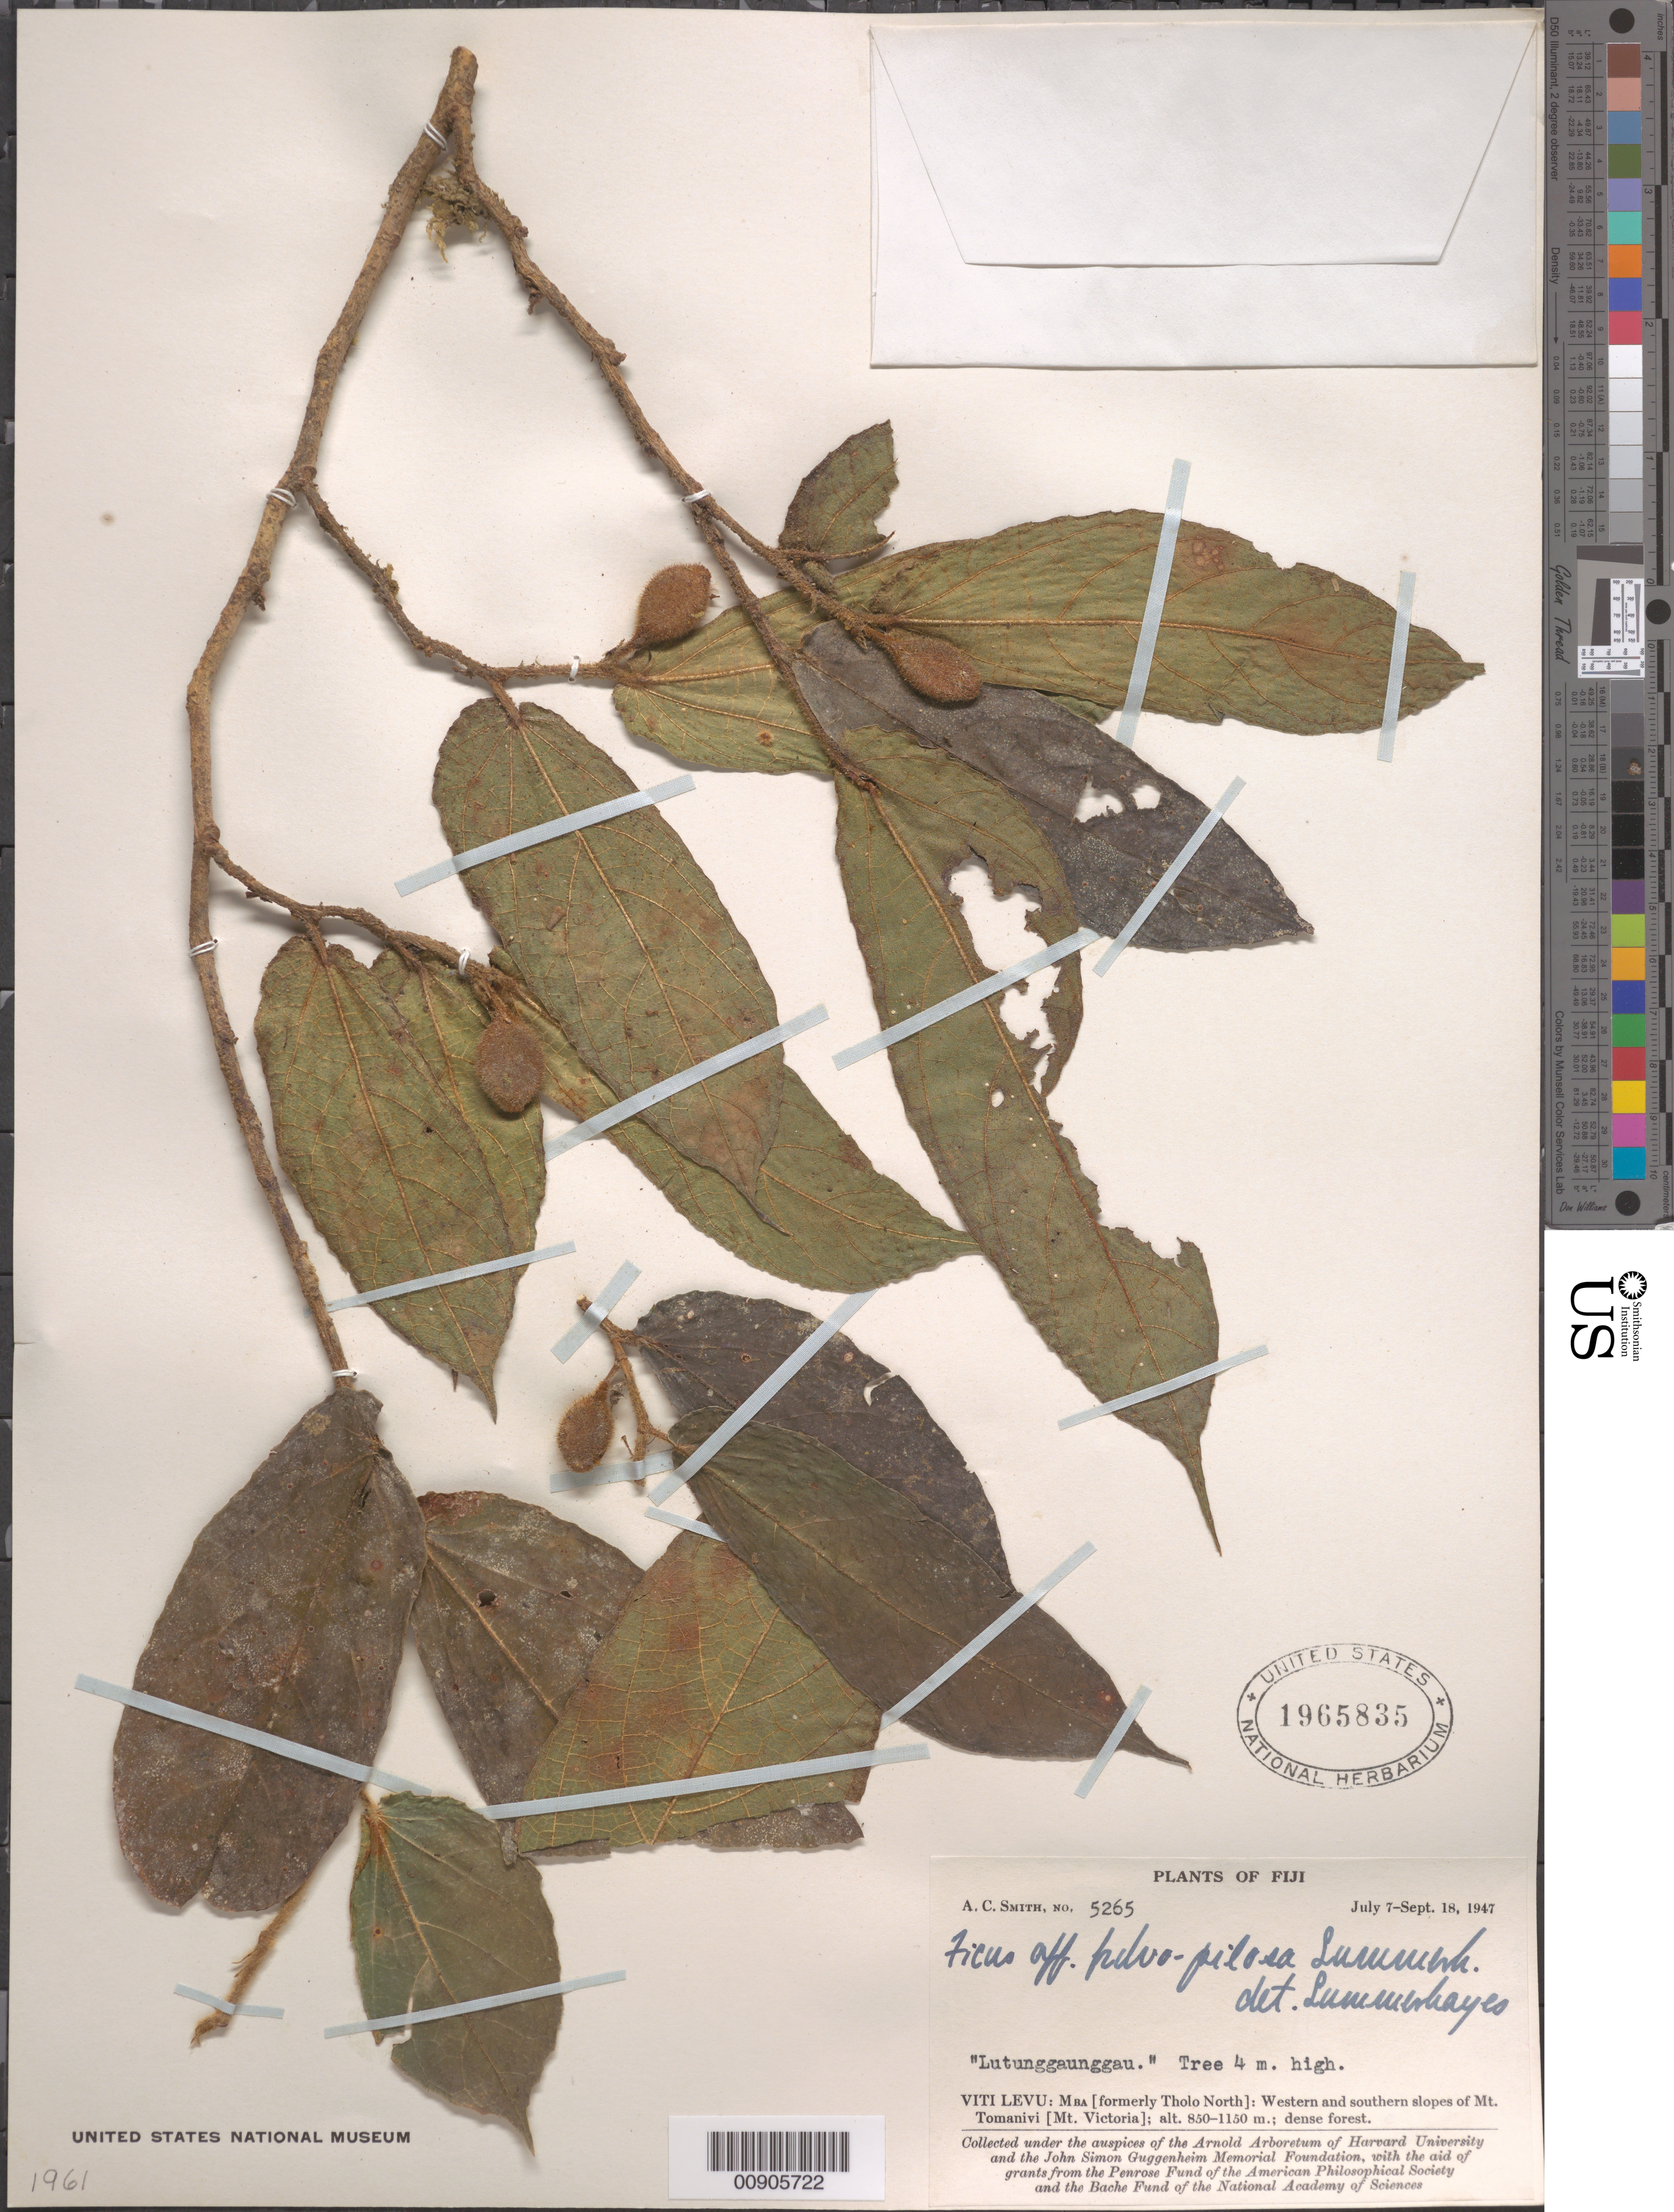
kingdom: Plantae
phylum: Tracheophyta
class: Magnoliopsida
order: Rosales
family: Moraceae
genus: Ficus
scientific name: Ficus fulvopilosa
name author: Summerh.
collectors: C. A. Smith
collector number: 5265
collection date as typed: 07 Sep 1947 to 18 Sep 1947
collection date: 1947-09-07/1947-09-18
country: Fiji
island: Viti Levu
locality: Western and southern slopes of Mt. Tomanivi (Mt. Victoria)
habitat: dense forest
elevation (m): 850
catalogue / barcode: US 1965835